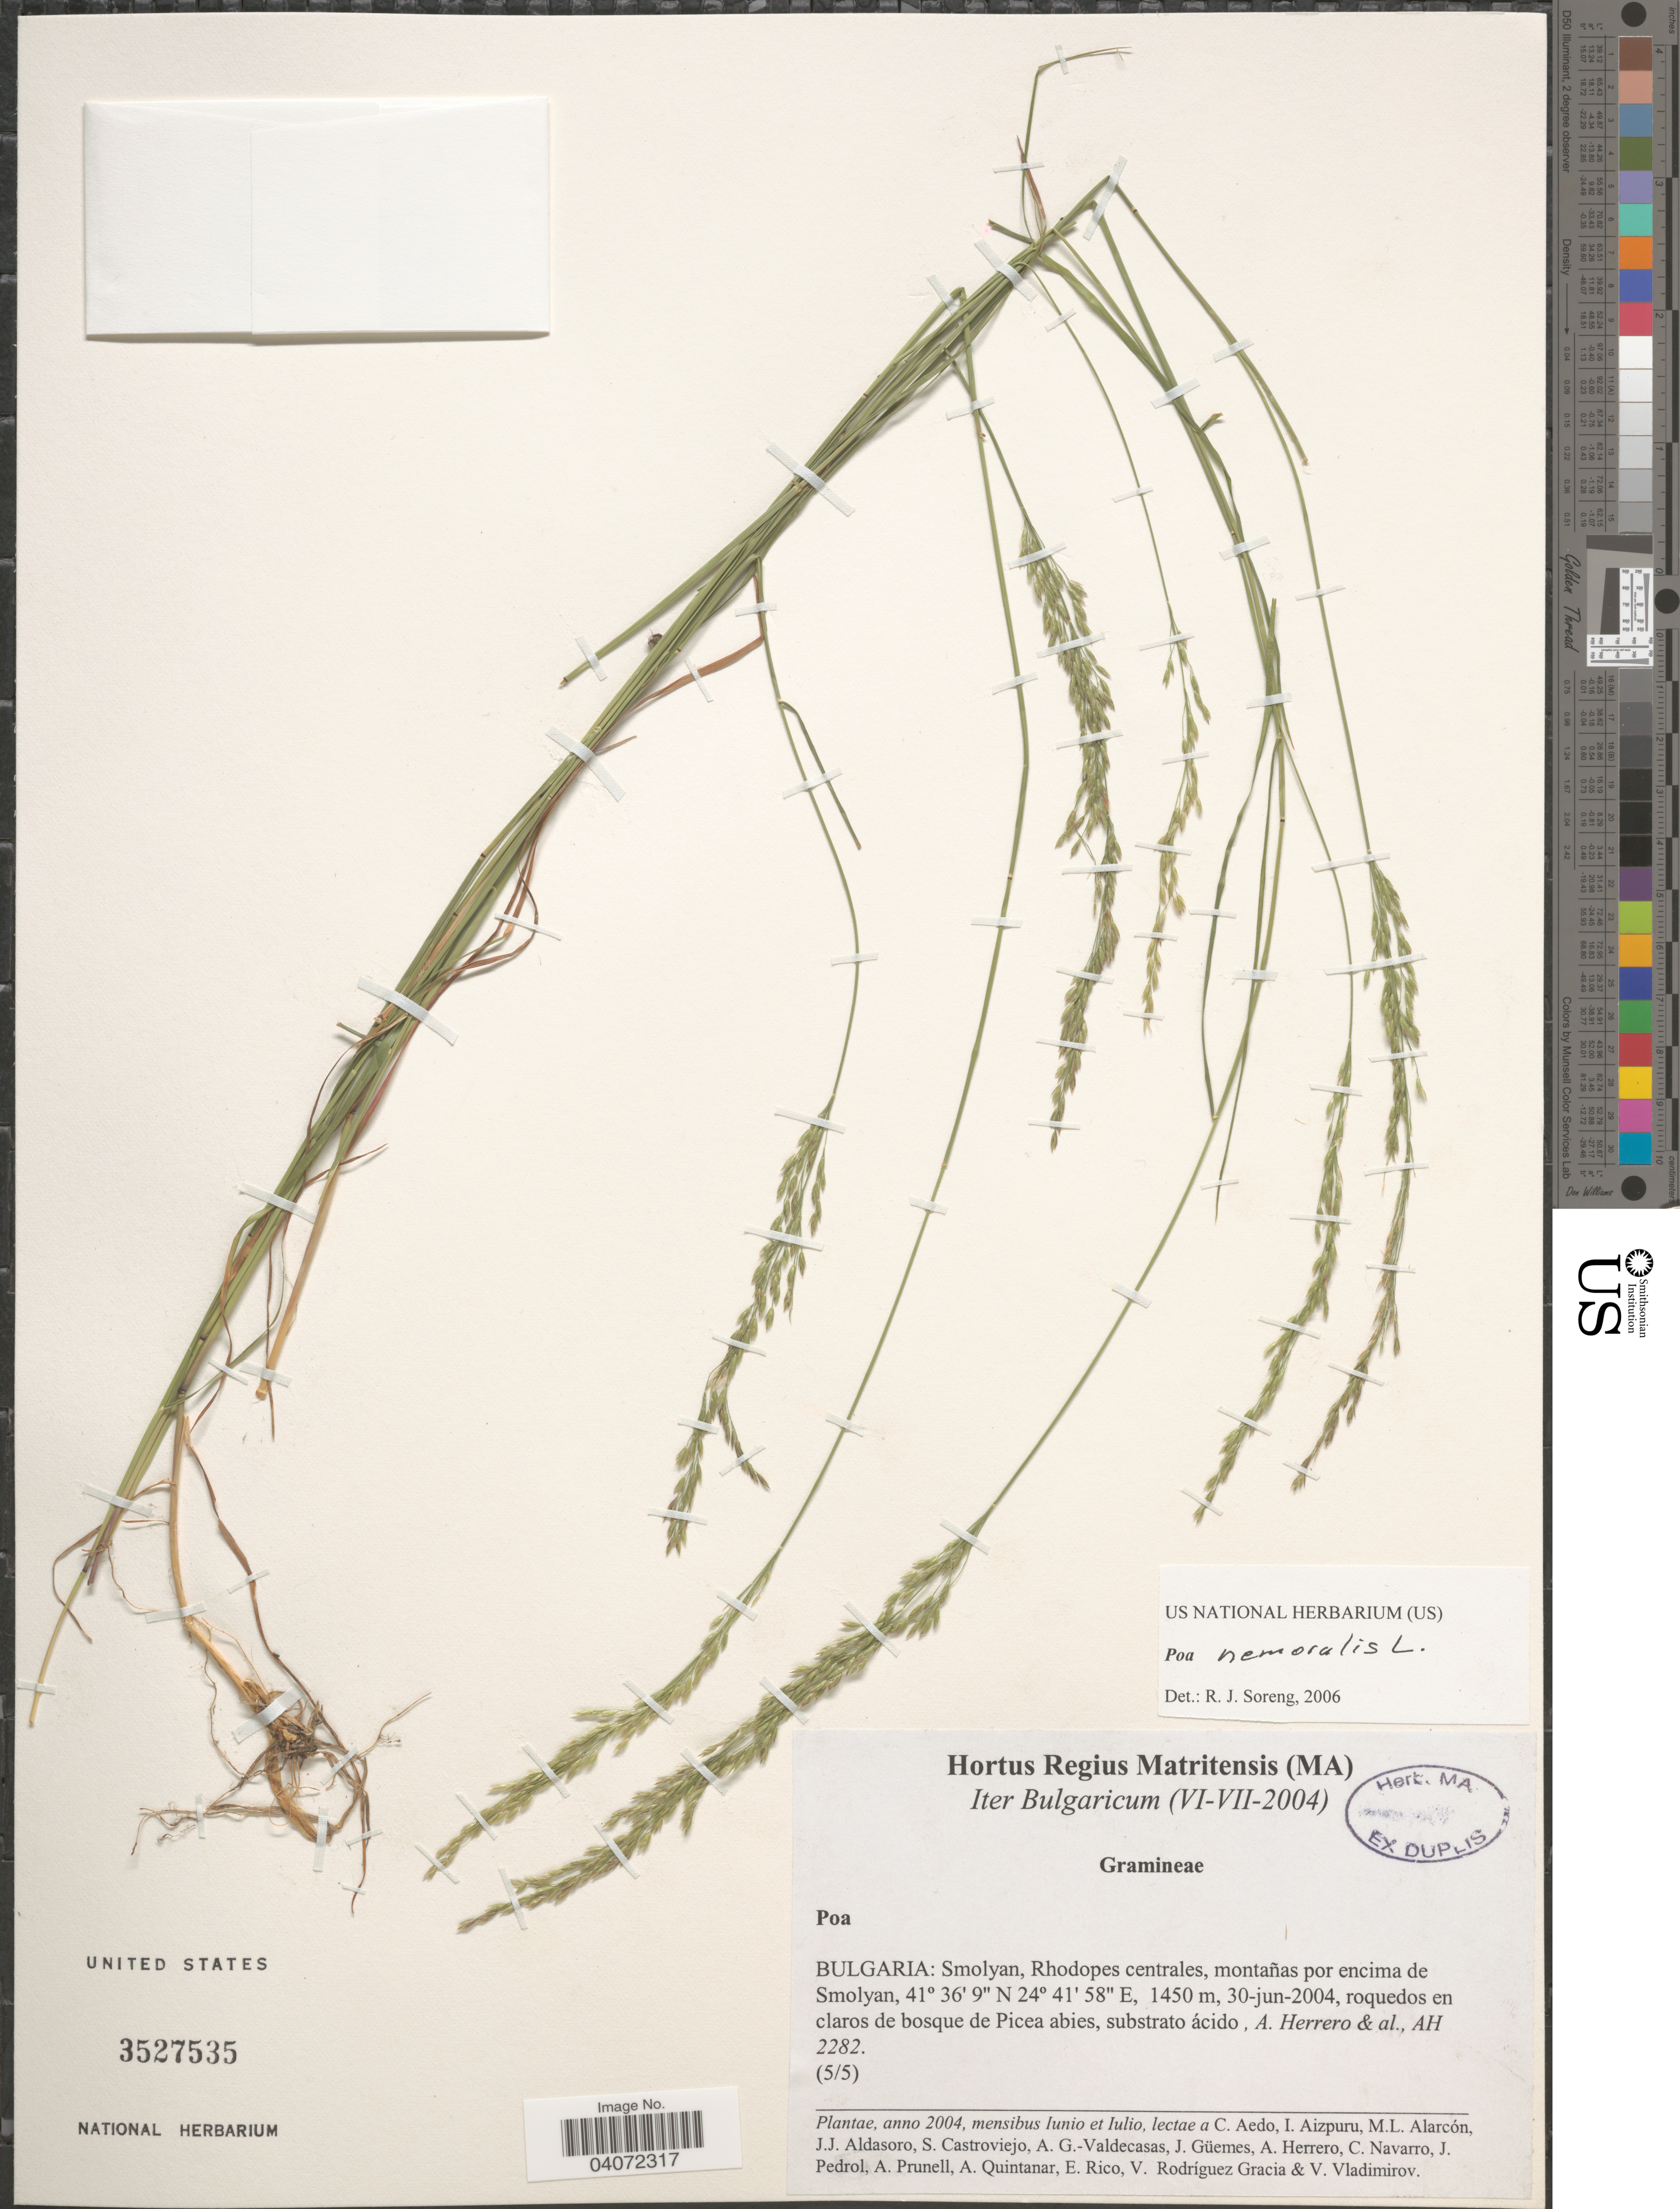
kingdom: Plantae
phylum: Tracheophyta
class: Liliopsida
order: Poales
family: Poaceae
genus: Poa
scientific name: Poa nemoralis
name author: L.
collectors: A. Herrero, C. Aedo, I. Aizpuru, M. L. Alarcón & et al.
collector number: AH 2282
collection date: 2004-06-30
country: Bulgaria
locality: Smolyan, Rhodopes centrales, montanas por encima de Smolyan.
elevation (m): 1450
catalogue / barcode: US 3527535